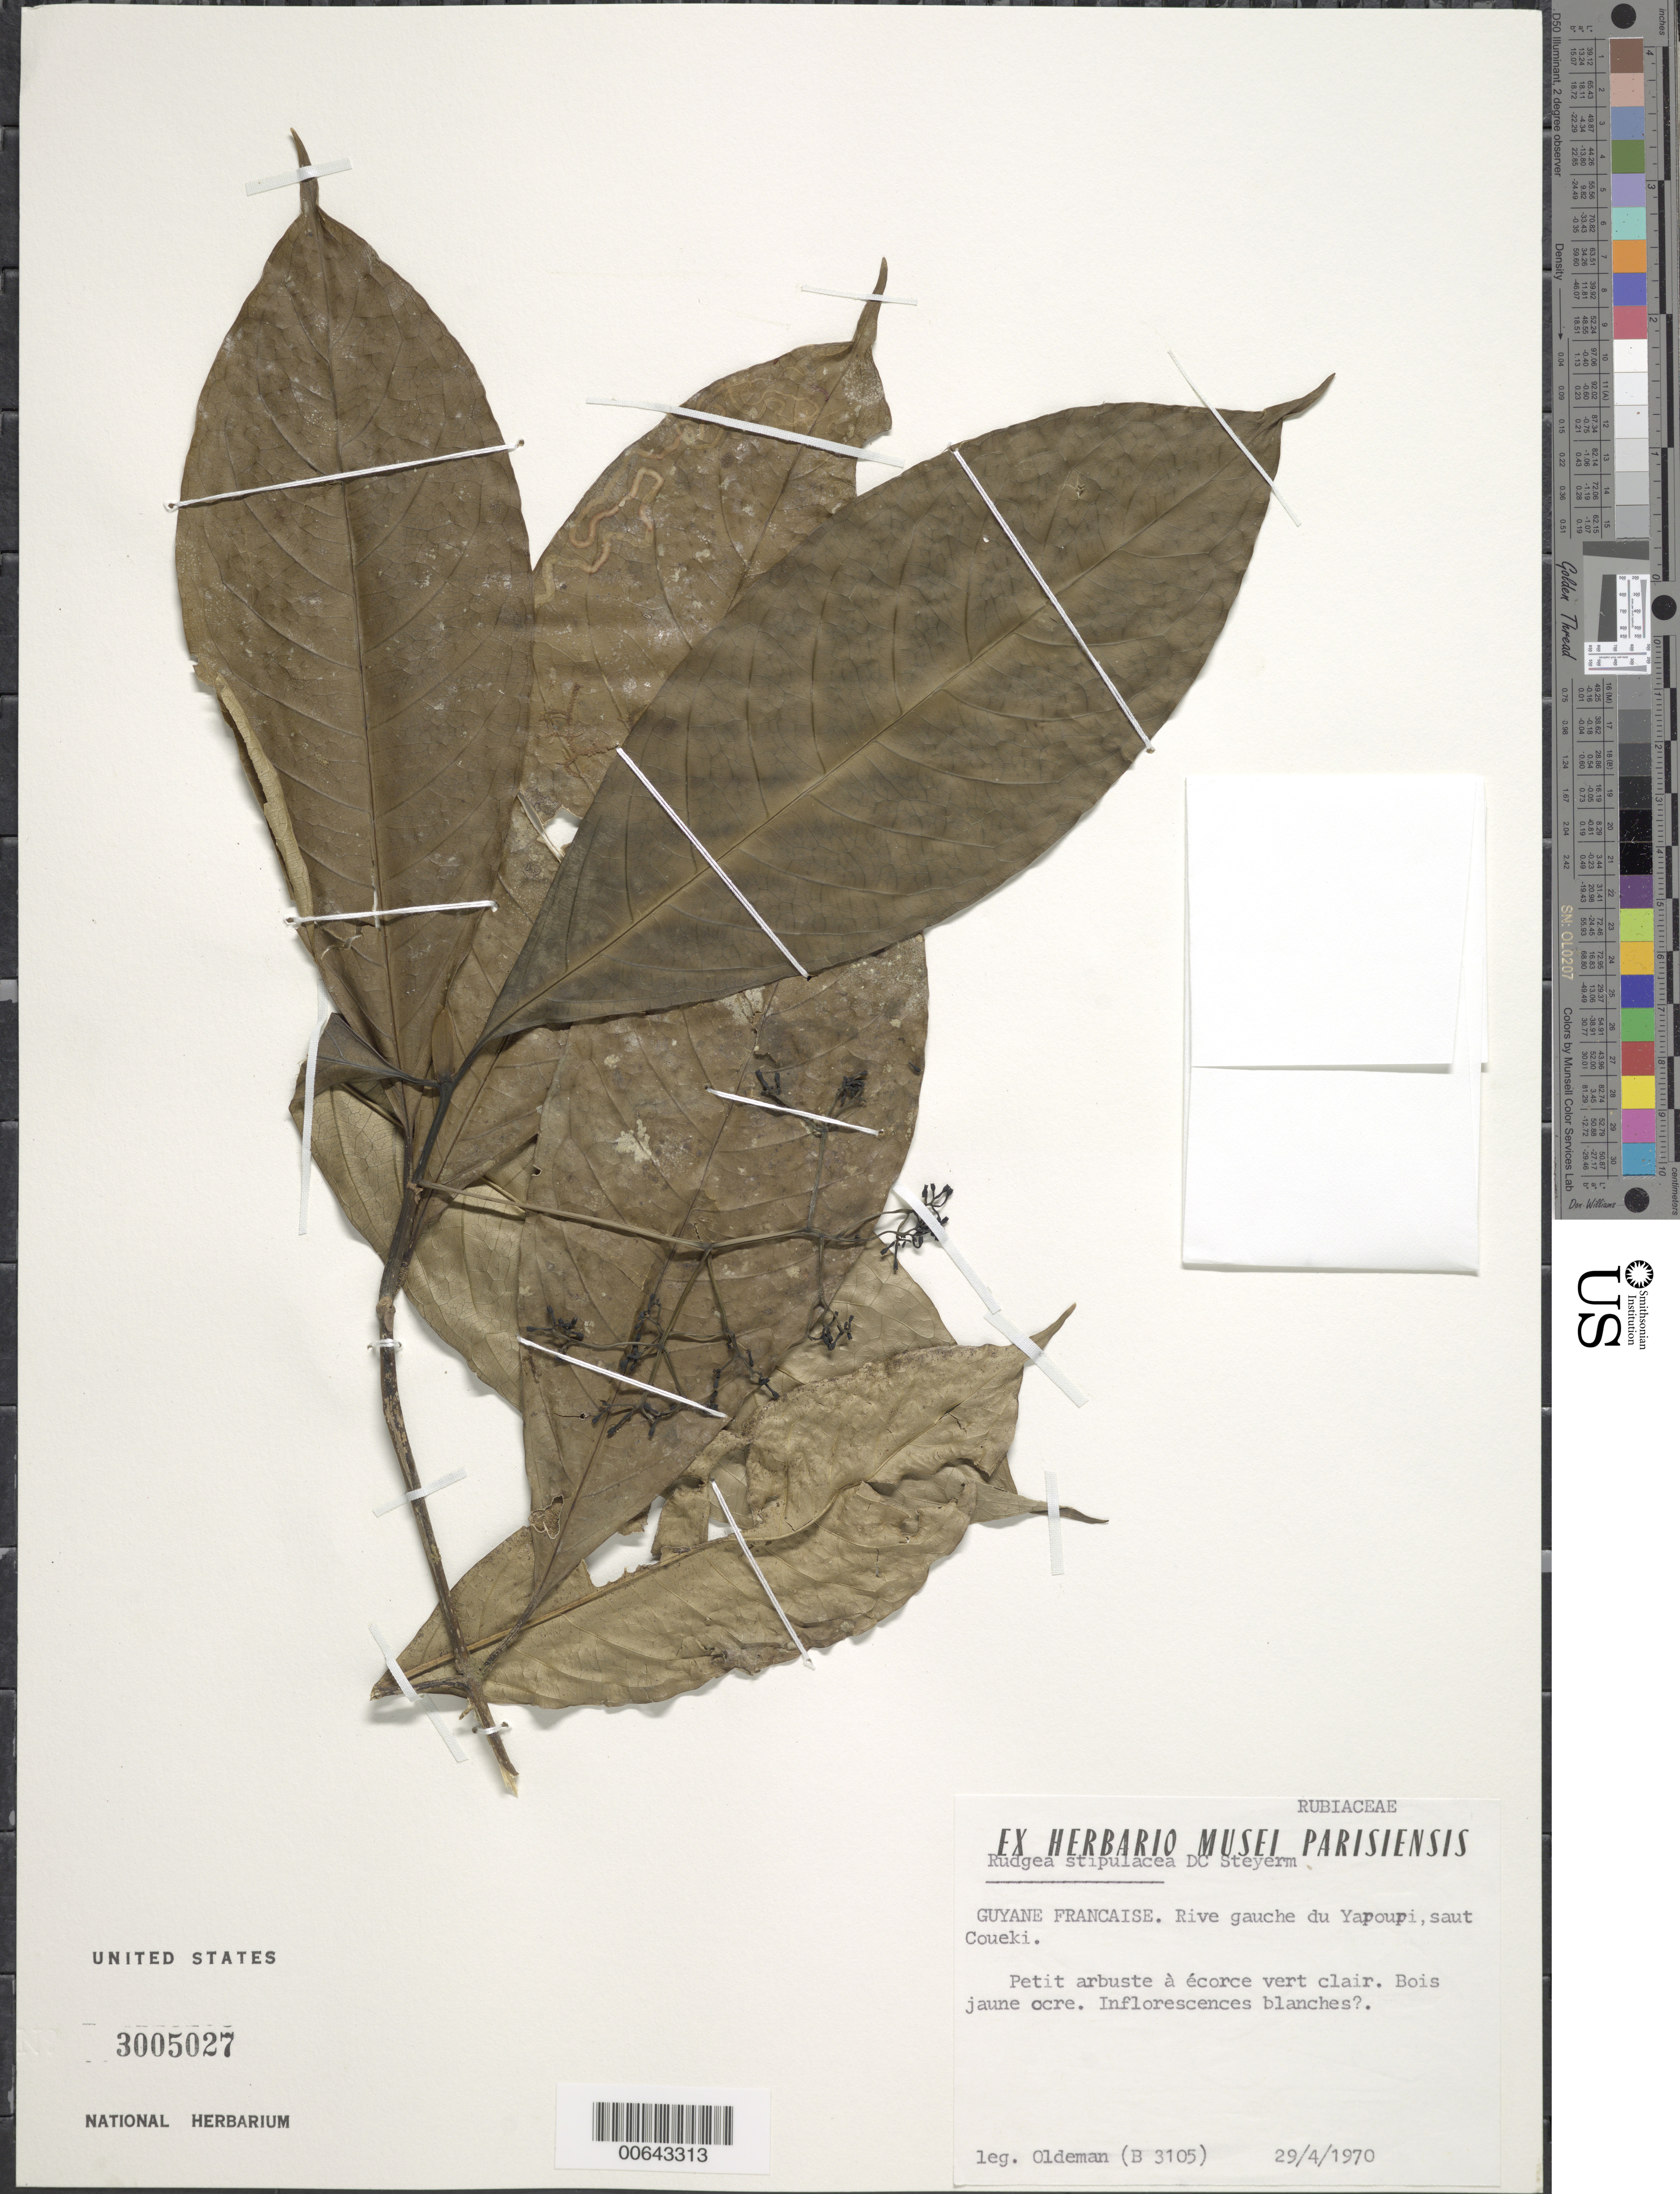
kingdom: Plantae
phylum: Tracheophyta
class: Magnoliopsida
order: Gentianales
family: Rubiaceae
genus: Rudgea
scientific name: Rudgea stipulacea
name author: (DC.) Steyerm.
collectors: R. Oldeman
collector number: B 3105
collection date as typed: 29-Apr-70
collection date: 1970-04-29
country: French Guiana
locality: Rivière Yaroupi (affluent de l'Oyapock), Saut Couéki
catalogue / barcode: US 3005027